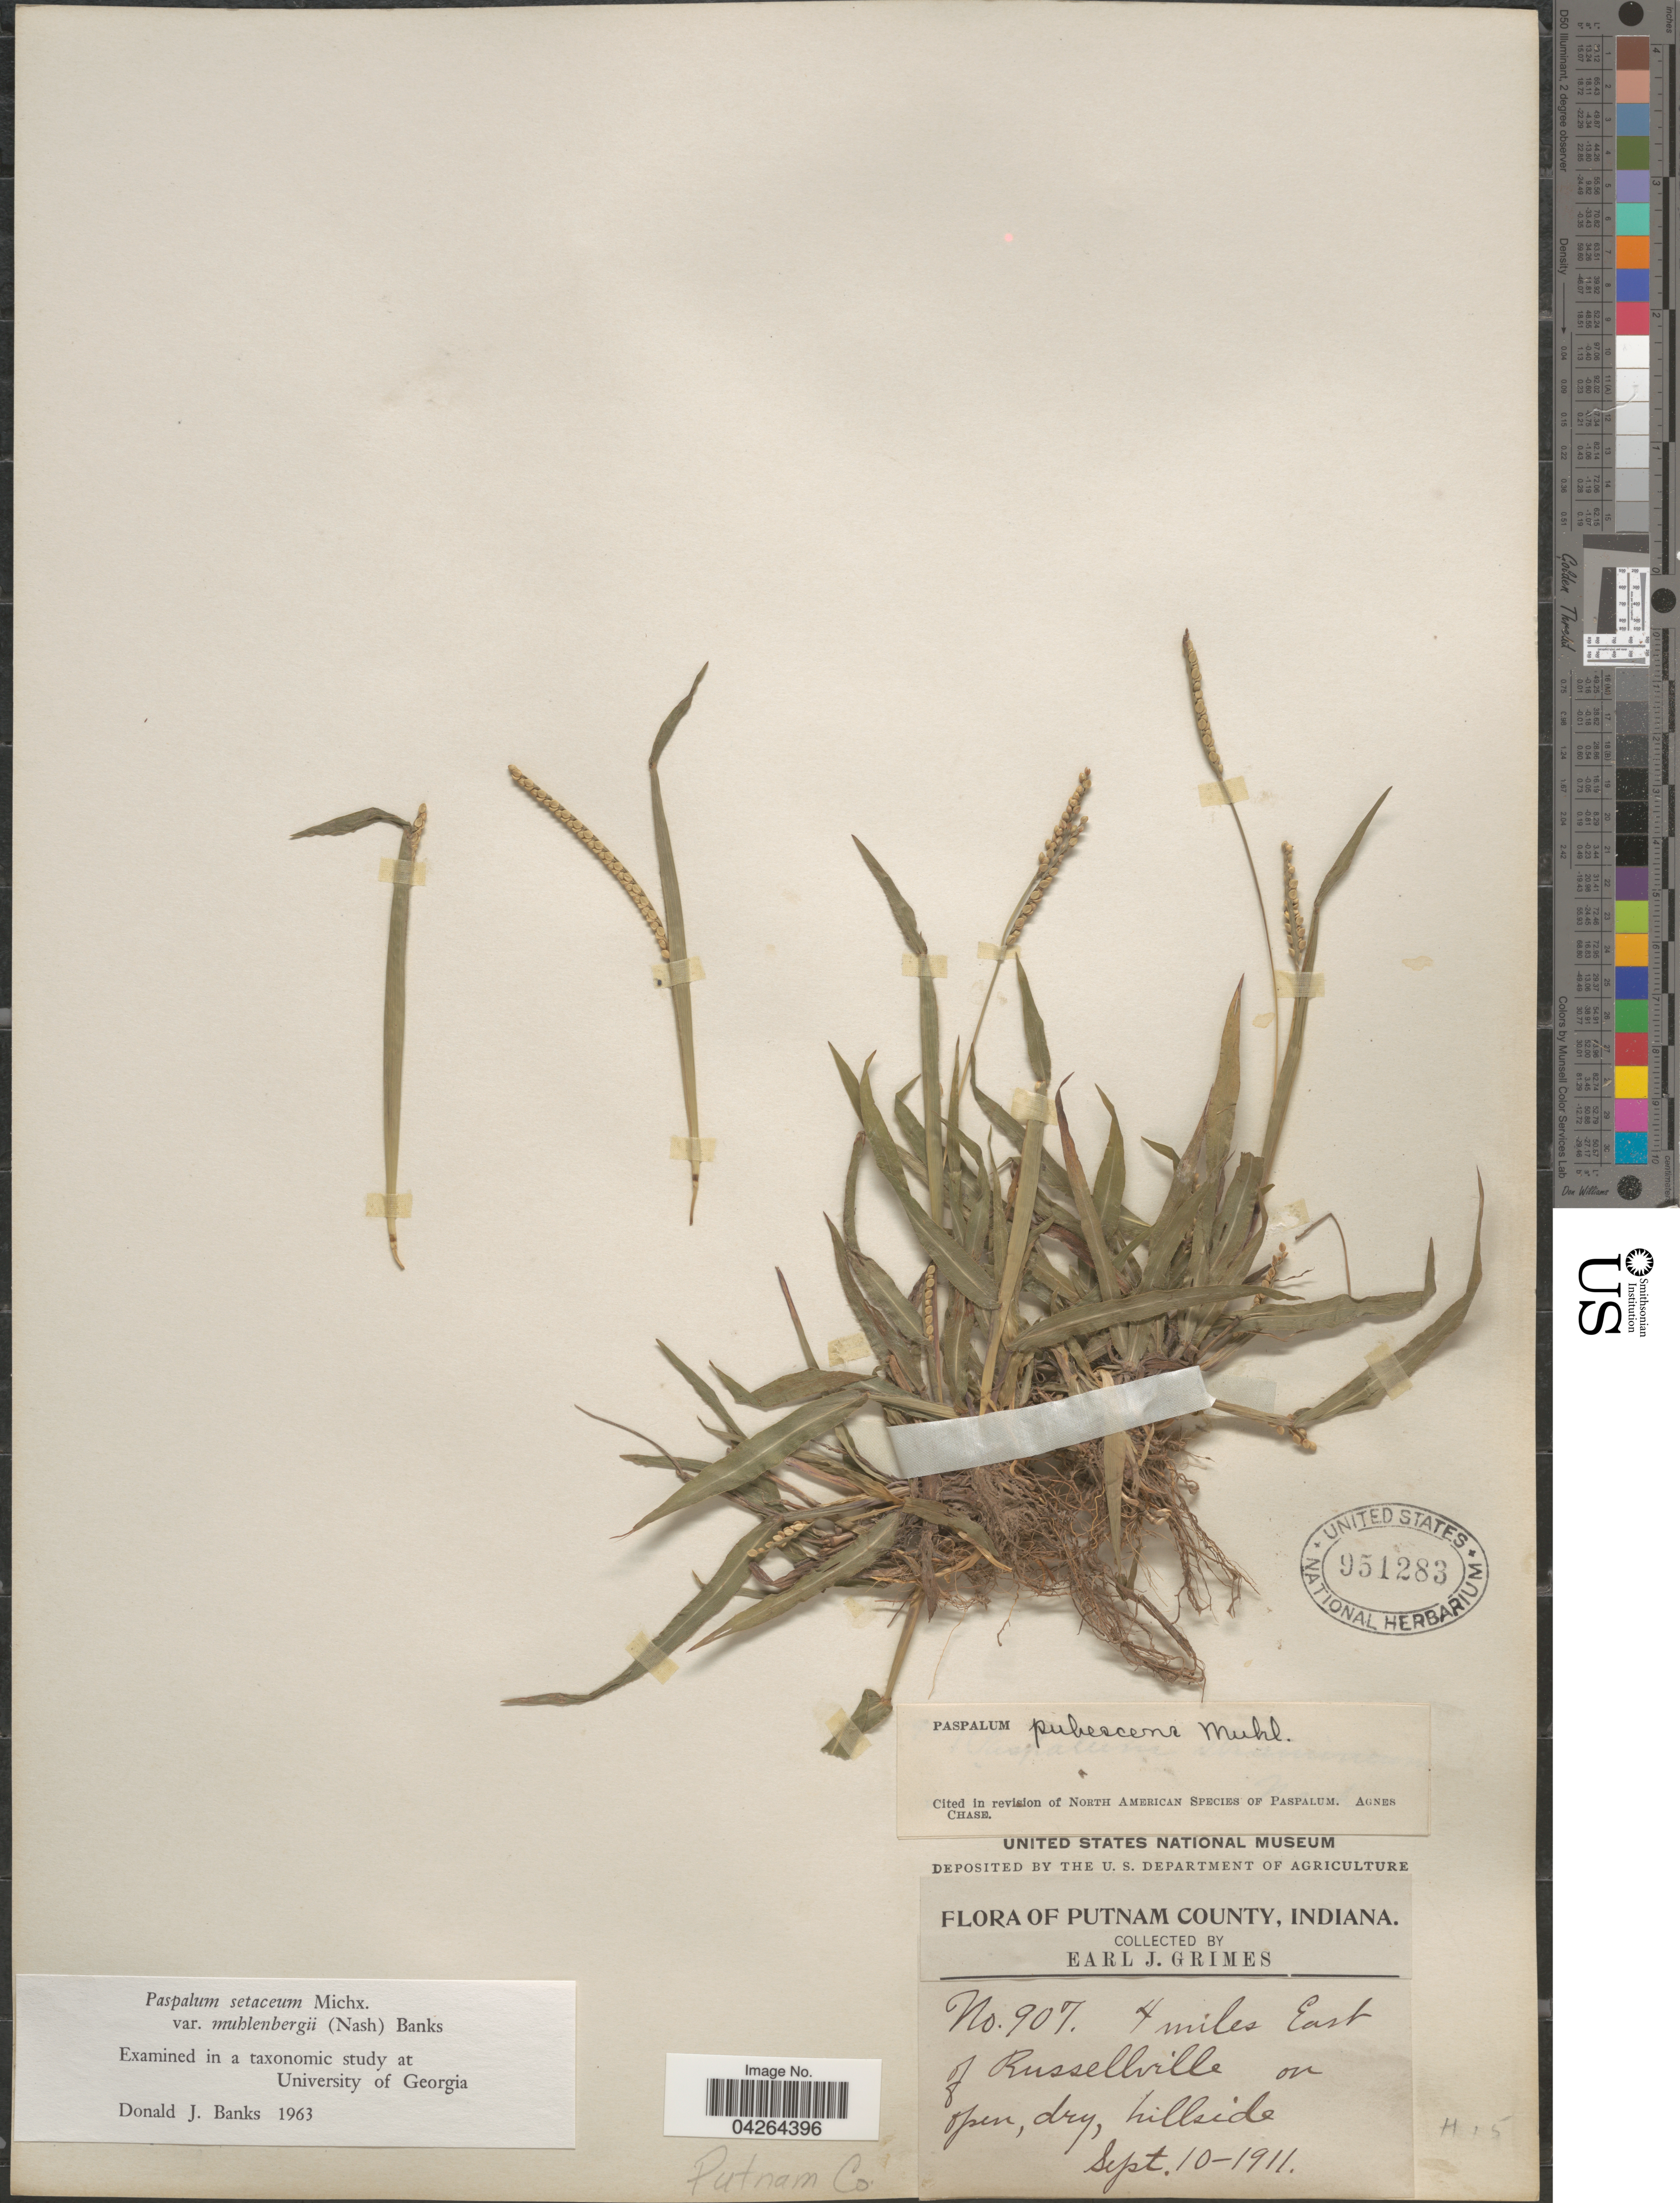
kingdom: Plantae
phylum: Tracheophyta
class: Liliopsida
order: Poales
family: Poaceae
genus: Paspalum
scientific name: Paspalum setaceum var. muhlenbergii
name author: (Nash) D.J. Banks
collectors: E. J. Grimes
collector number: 907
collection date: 1911-09-10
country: United States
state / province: Indiana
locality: Putnam County. 4 miles East of Russellville on open, dry, hillside.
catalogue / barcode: US 951283